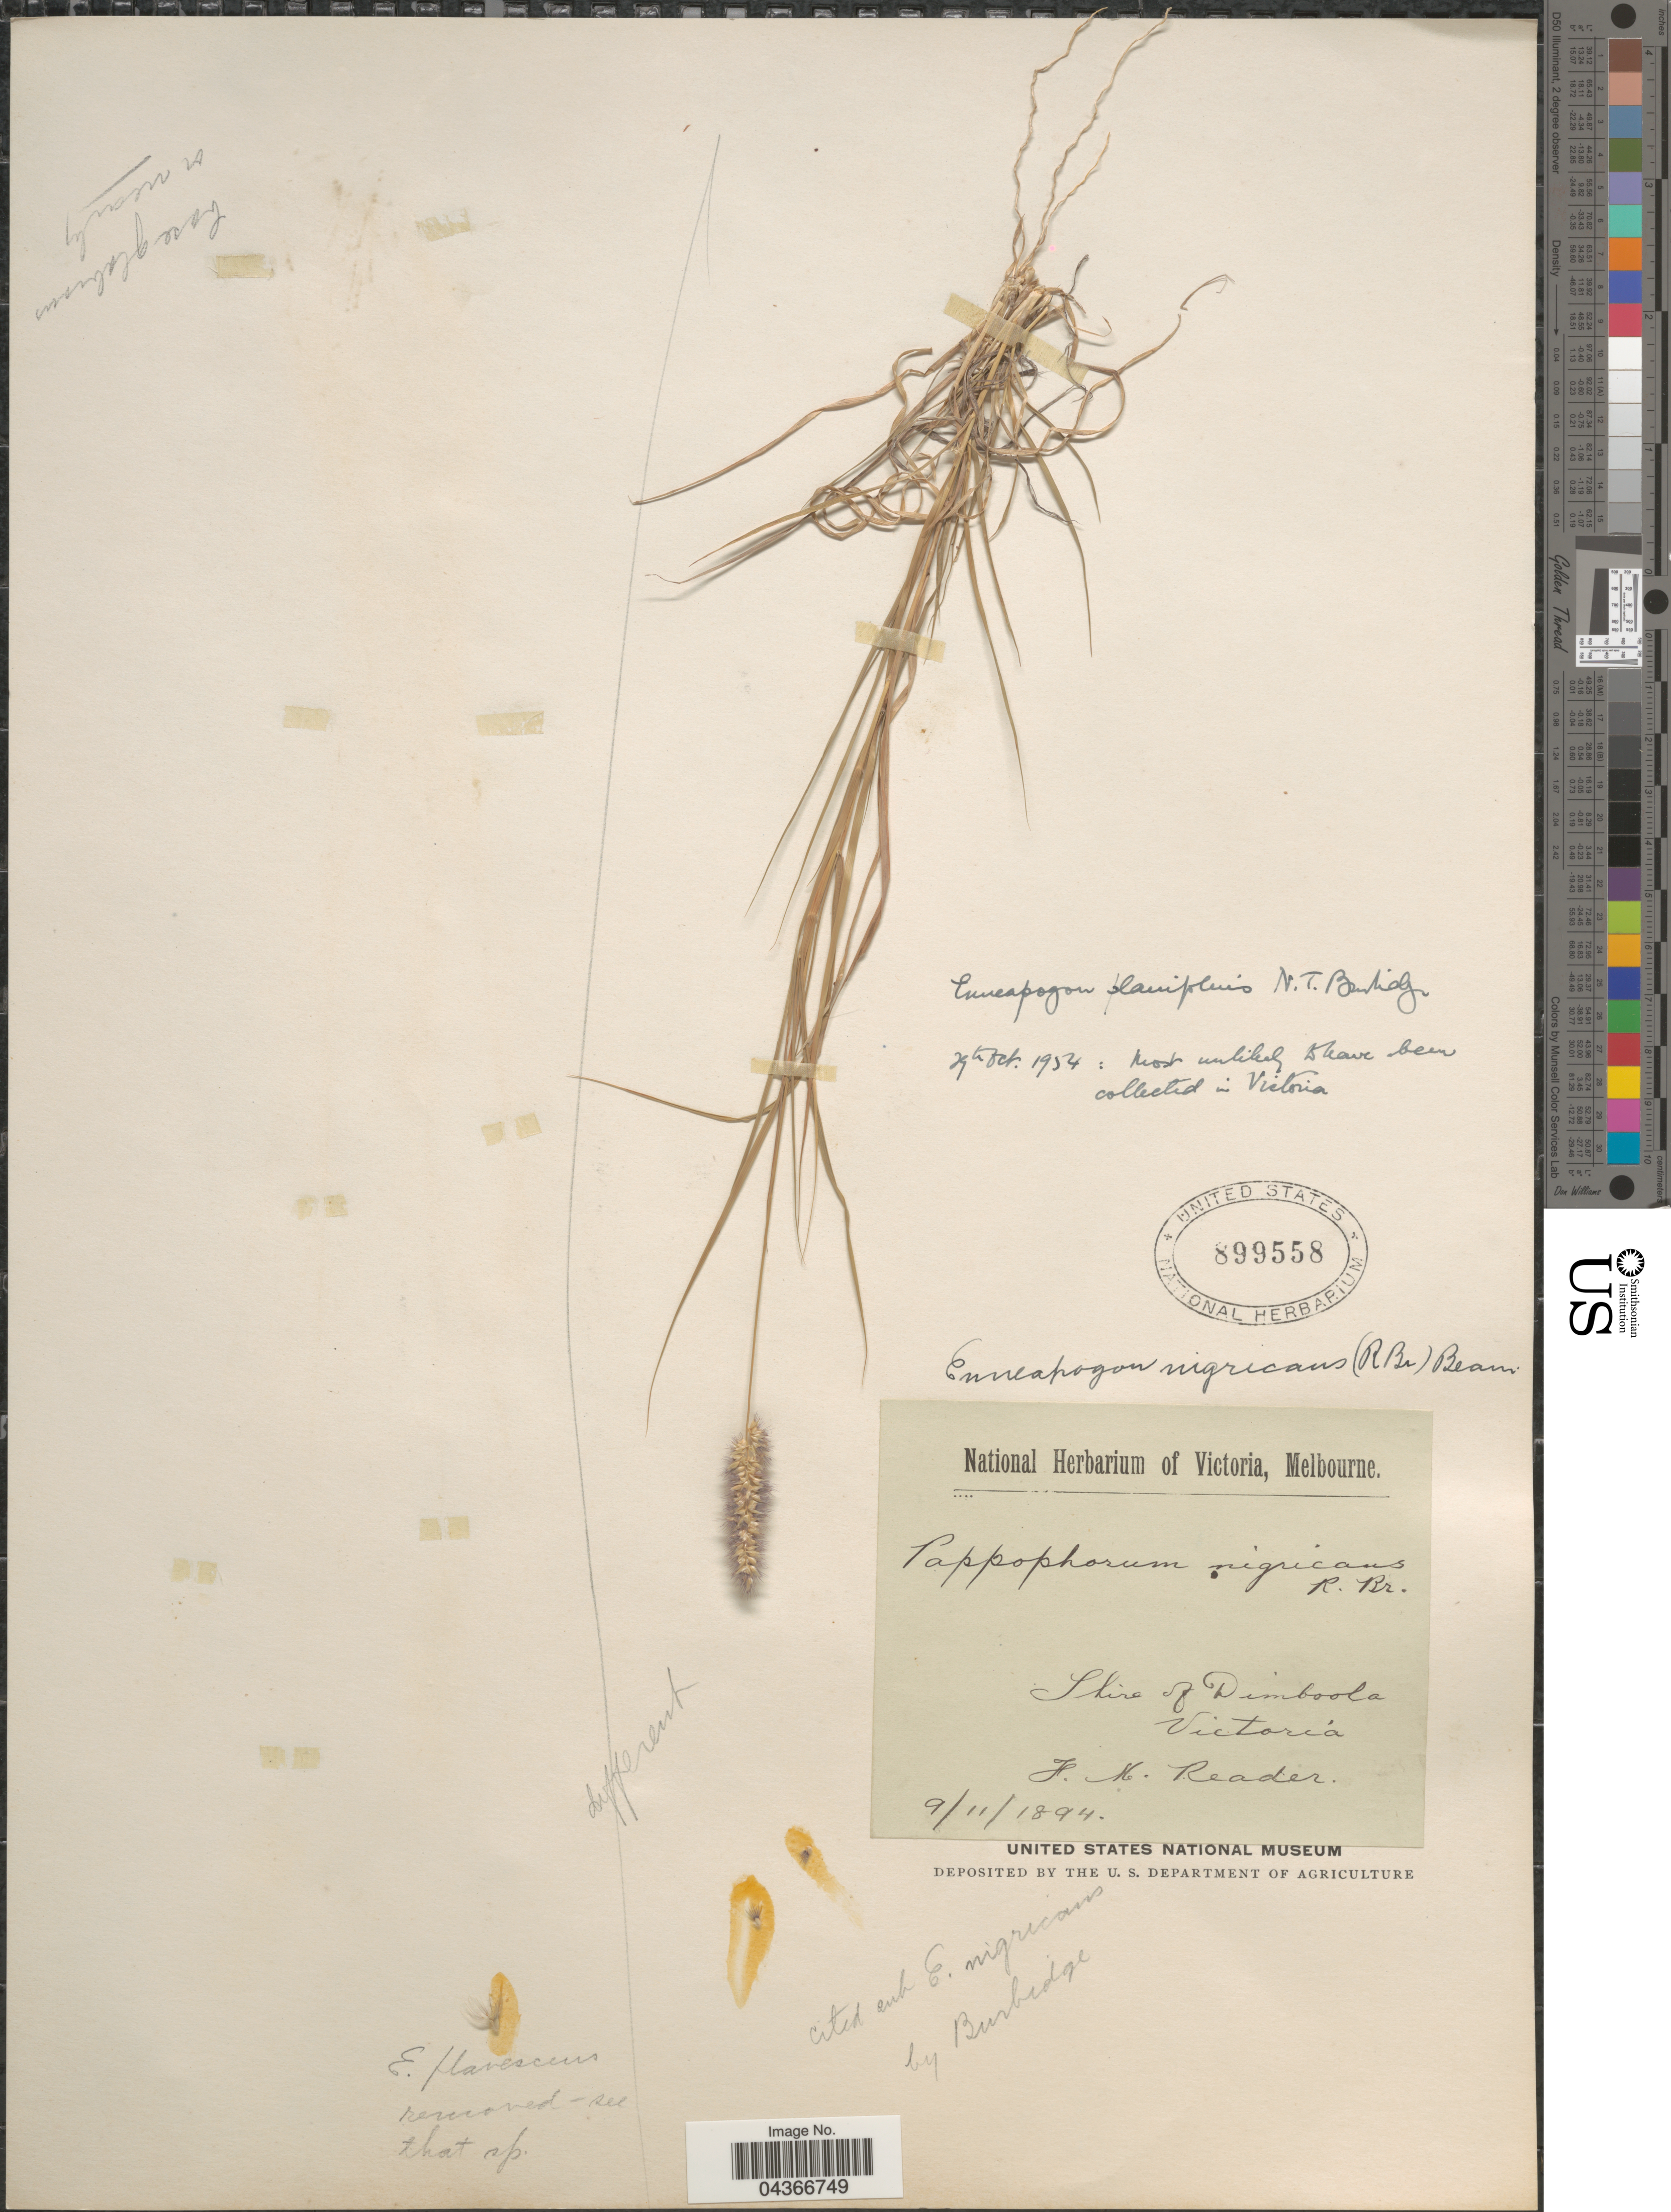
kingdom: Plantae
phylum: Tracheophyta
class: Liliopsida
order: Poales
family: Poaceae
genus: Enneapogon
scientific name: Enneapogon purpurascens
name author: (R. Br.) P. Beauv.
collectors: F. Reader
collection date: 1894-11-09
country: Australia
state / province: Victoria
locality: Shire of Dimboola. Victoria.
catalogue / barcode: US 899558